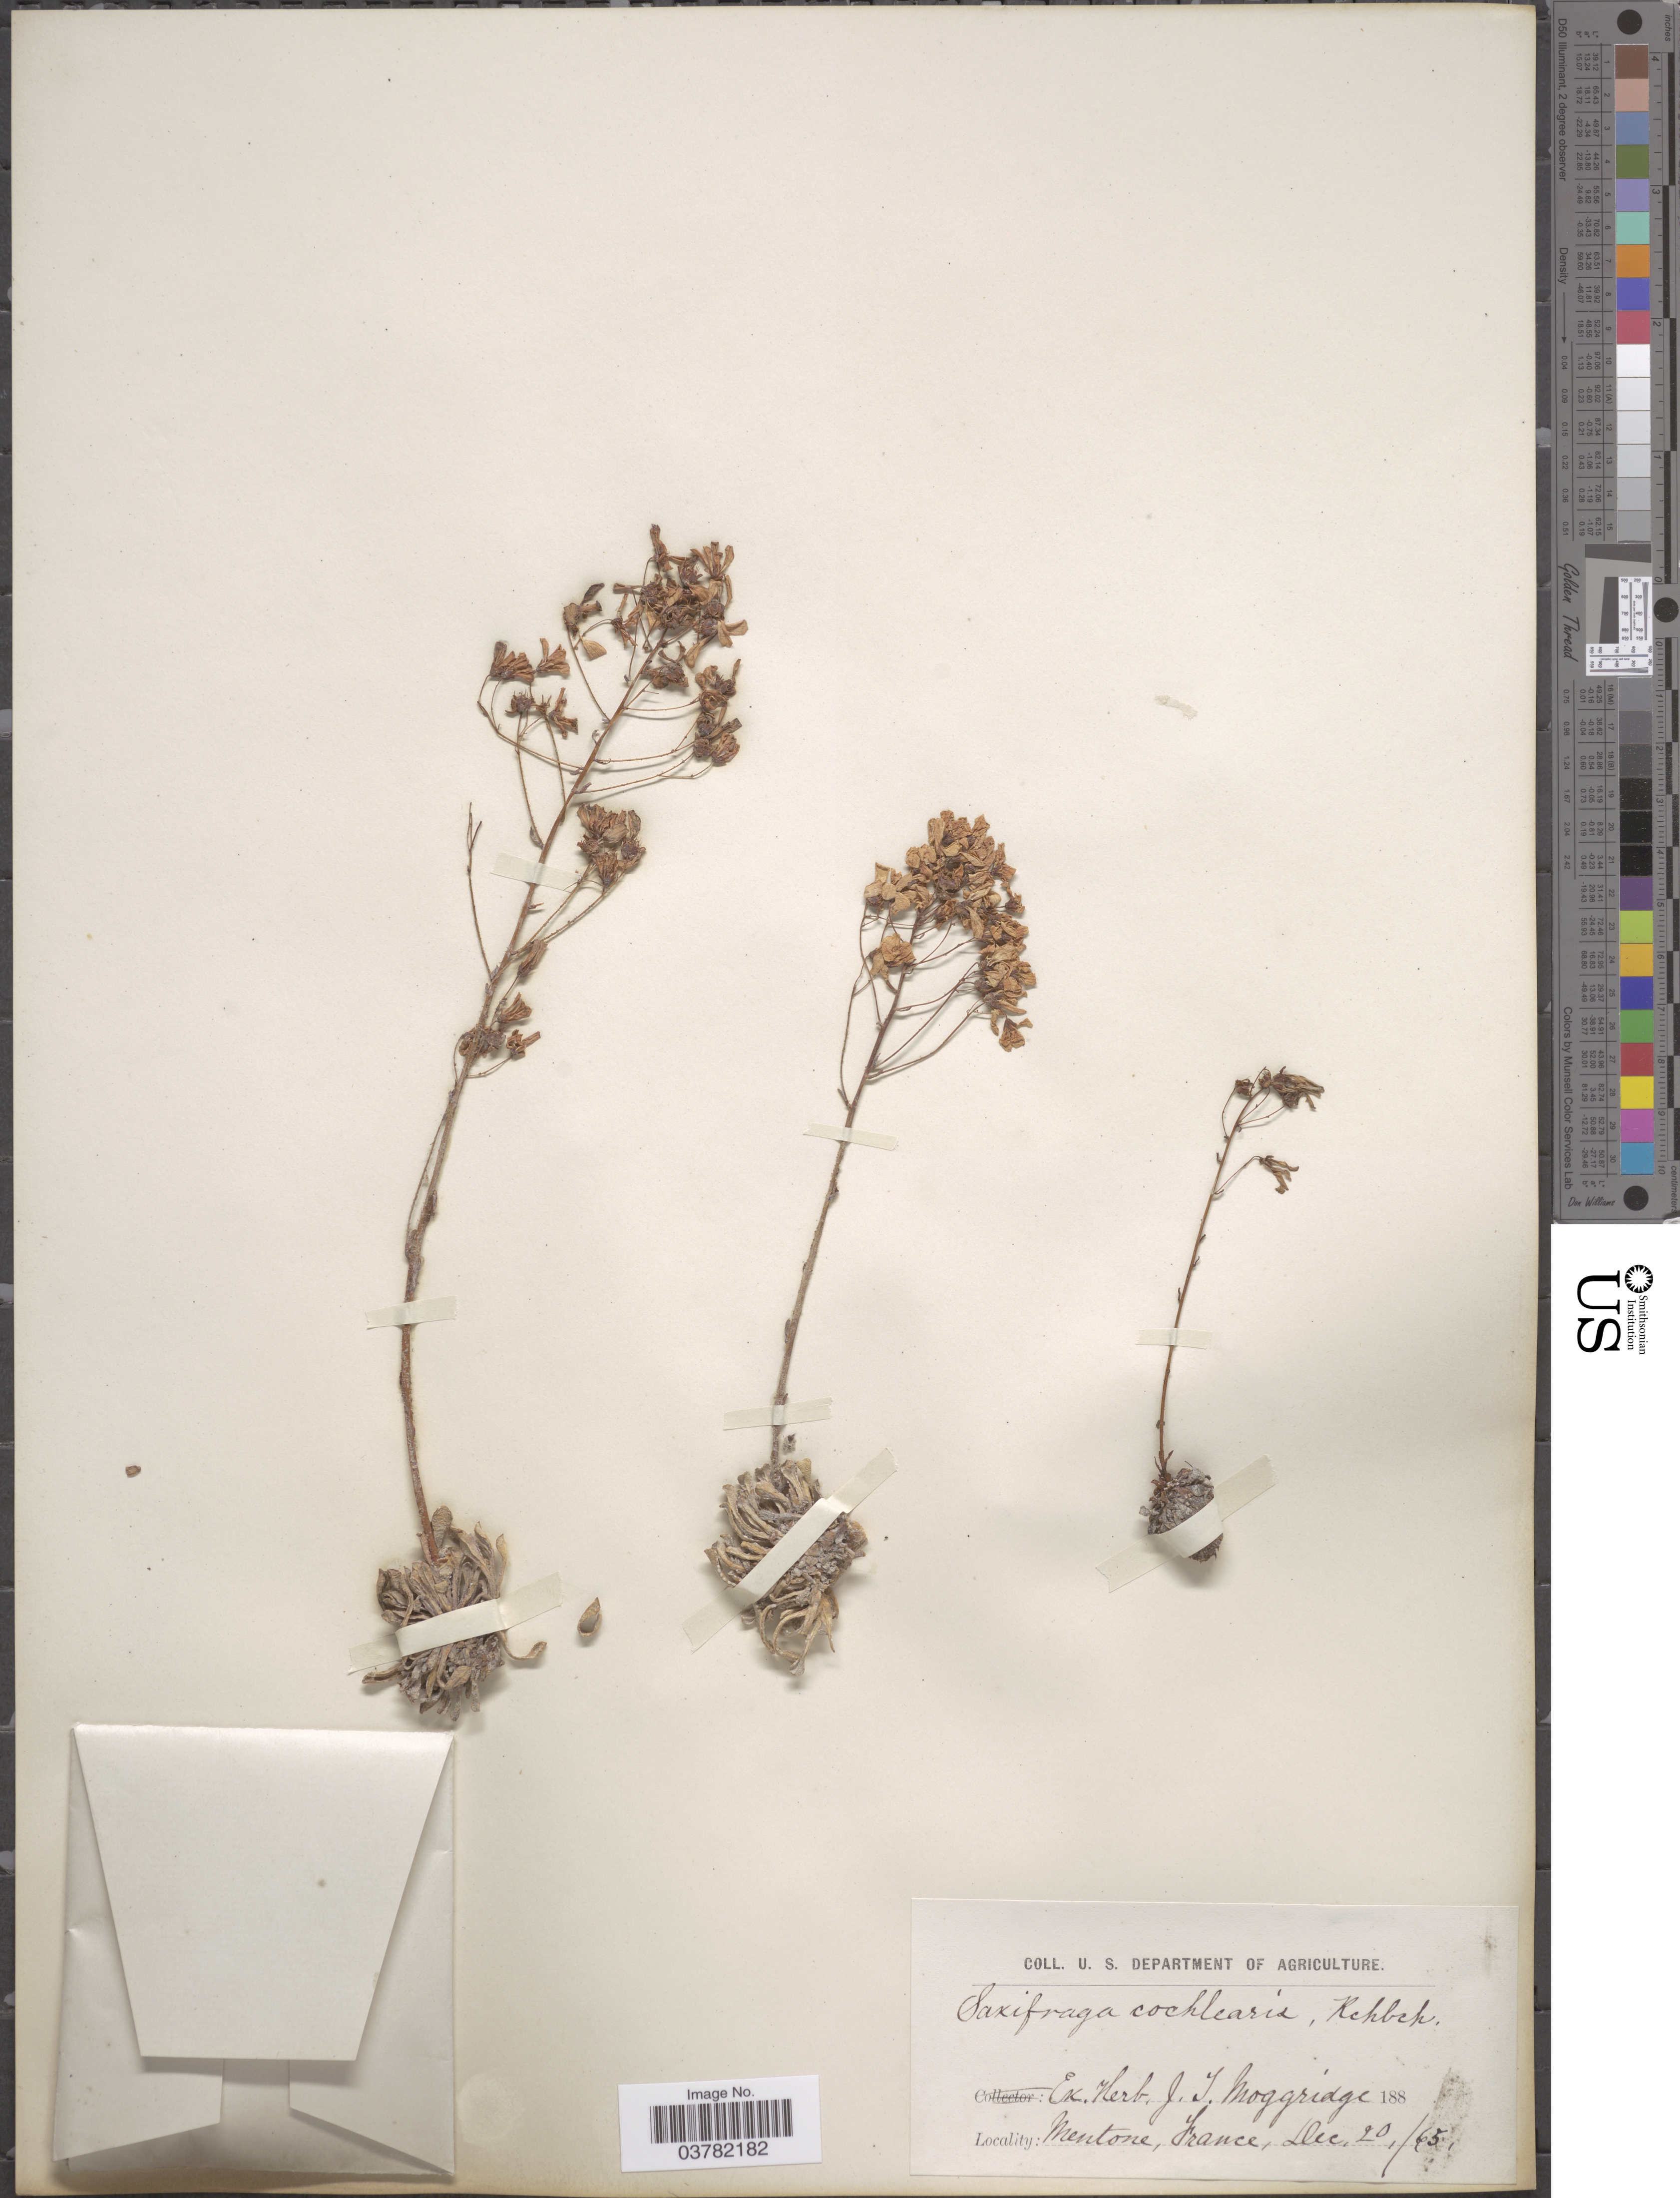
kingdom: Plantae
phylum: Tracheophyta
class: Magnoliopsida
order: Saxifragales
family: Saxifragaceae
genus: Saxifraga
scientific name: Saxifraga cochlearis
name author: Rchb.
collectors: ex herb. J.T. Moggridge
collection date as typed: Transcribed d/m/y: 20/12/65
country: France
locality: Mentone.